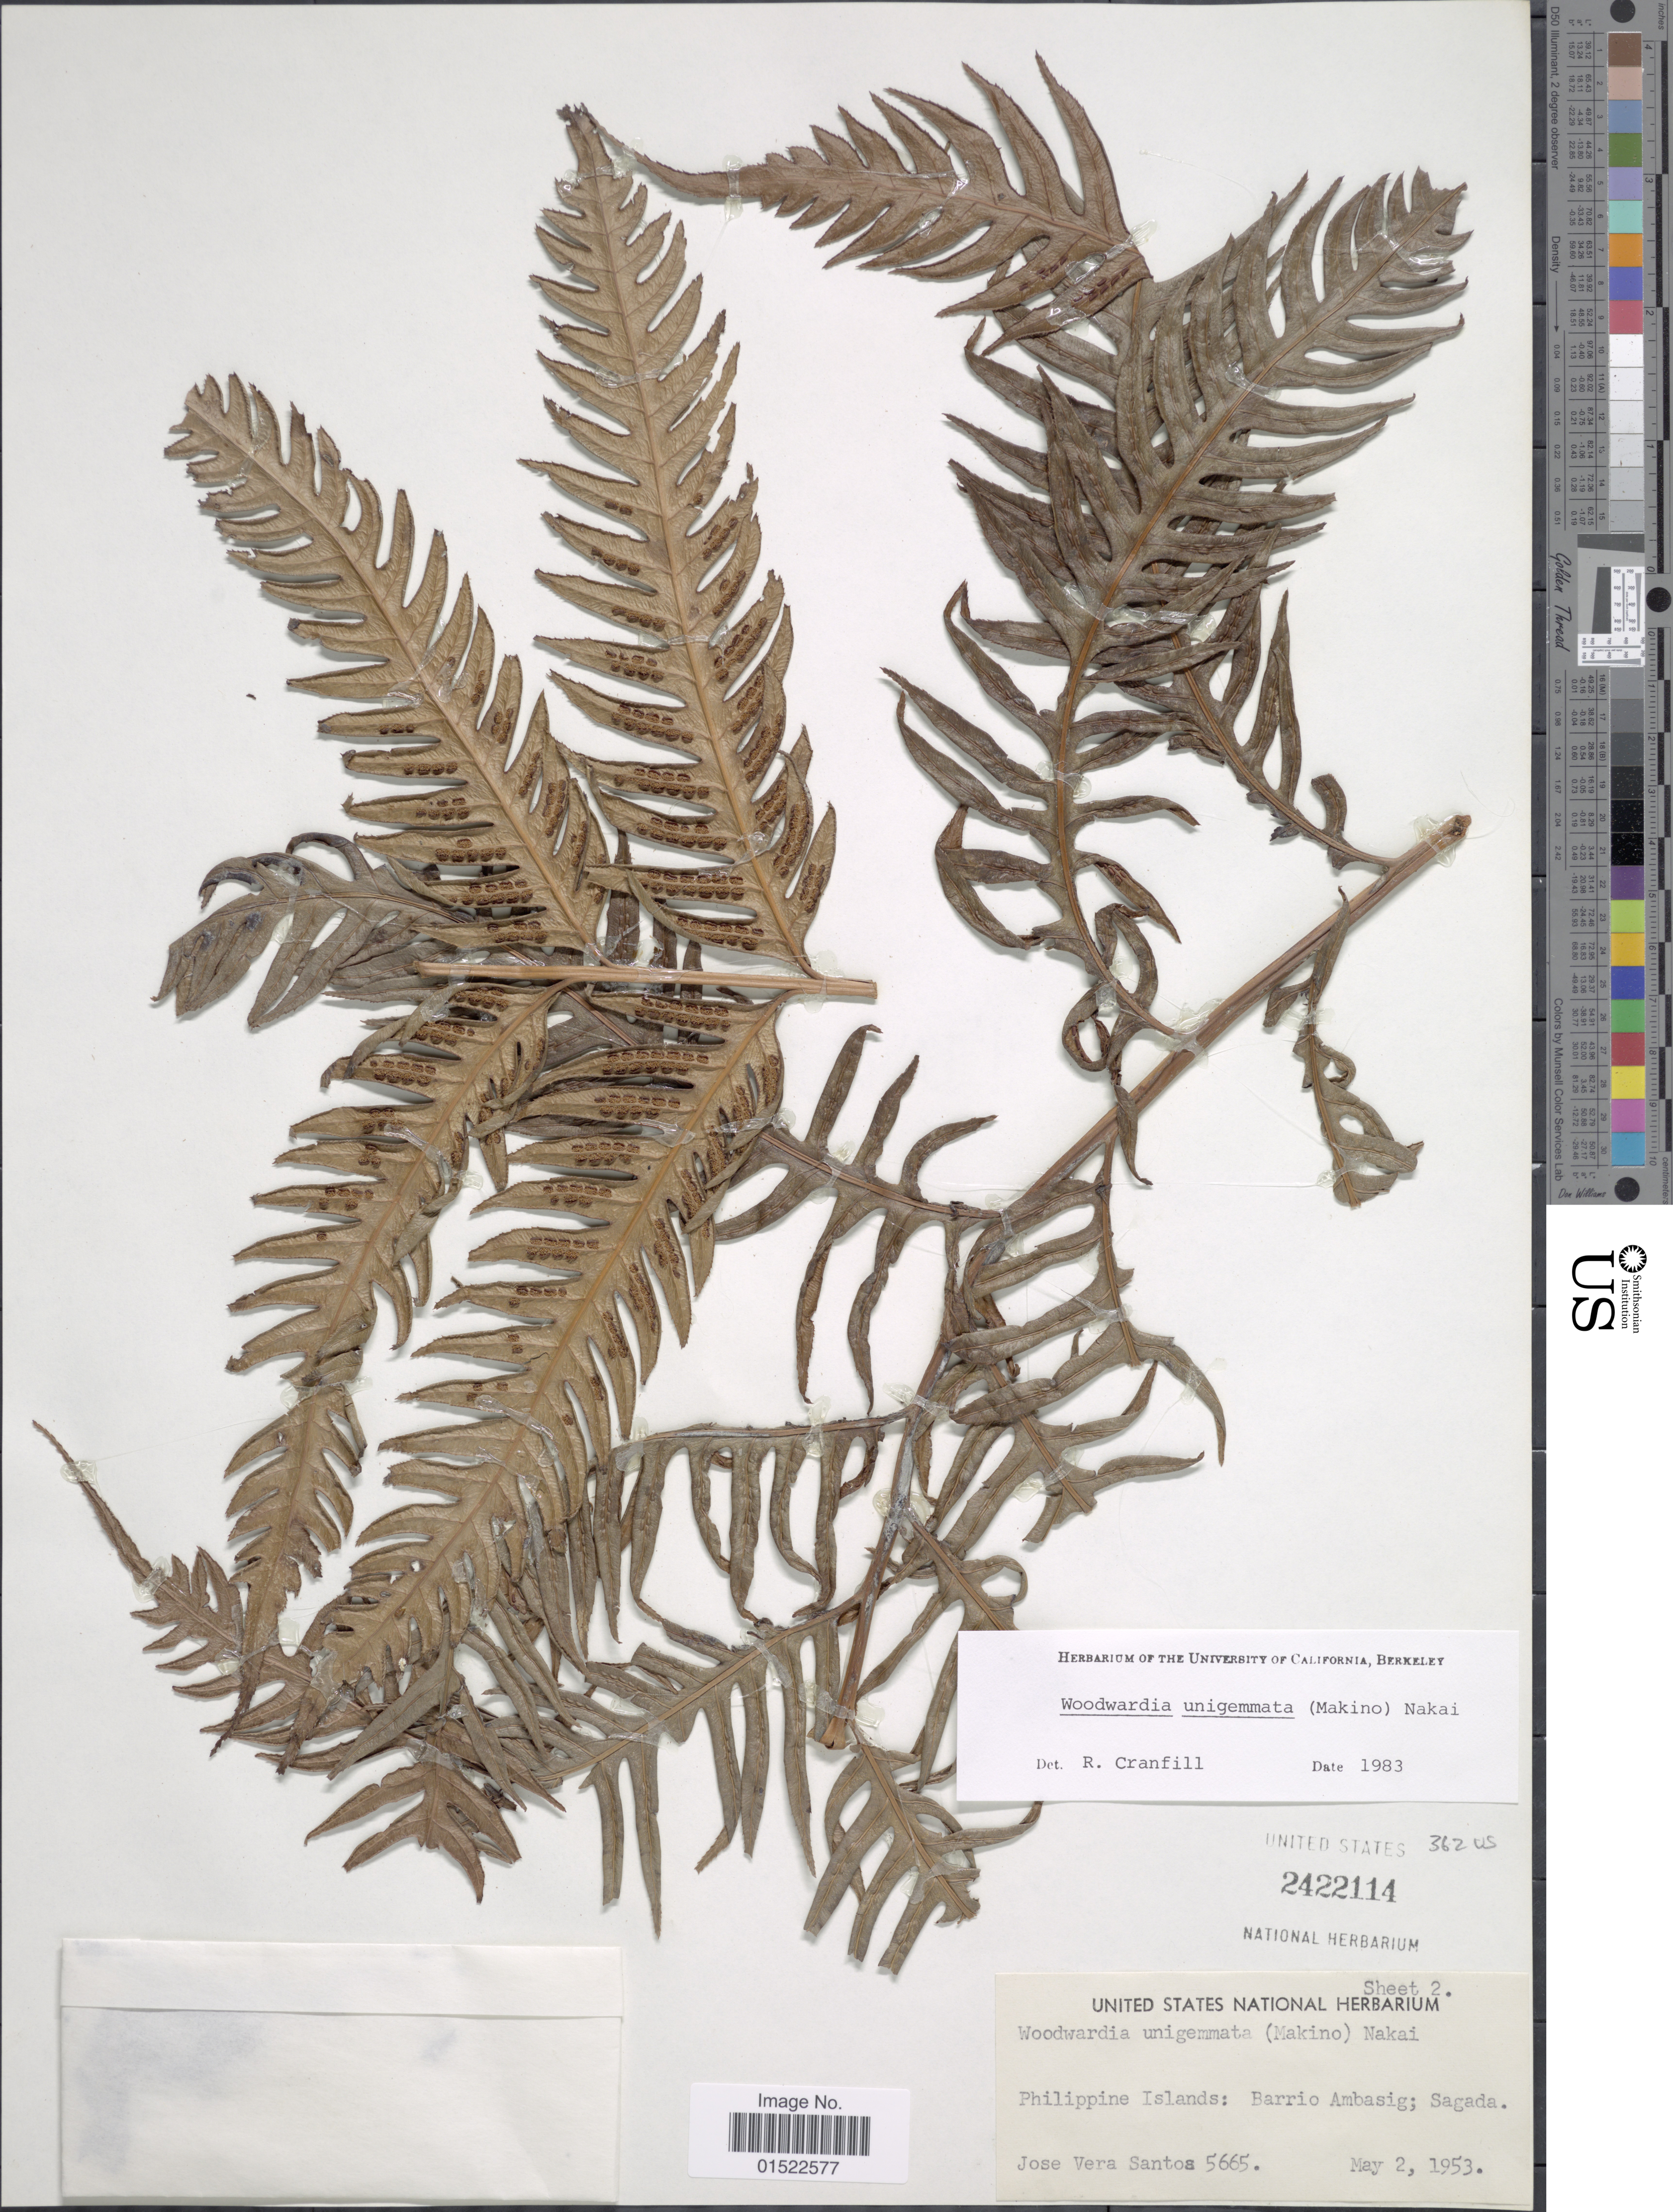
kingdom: Plantae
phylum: Tracheophyta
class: Polypodiopsida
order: Polypodiales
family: Blechnaceae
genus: Woodwardia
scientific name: Woodwardia unigemmata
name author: (Makino) Nakai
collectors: J. V. Santos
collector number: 5665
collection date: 1953-05-02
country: Philippines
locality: Barrio Ambasig, Sagada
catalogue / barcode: US 2422114